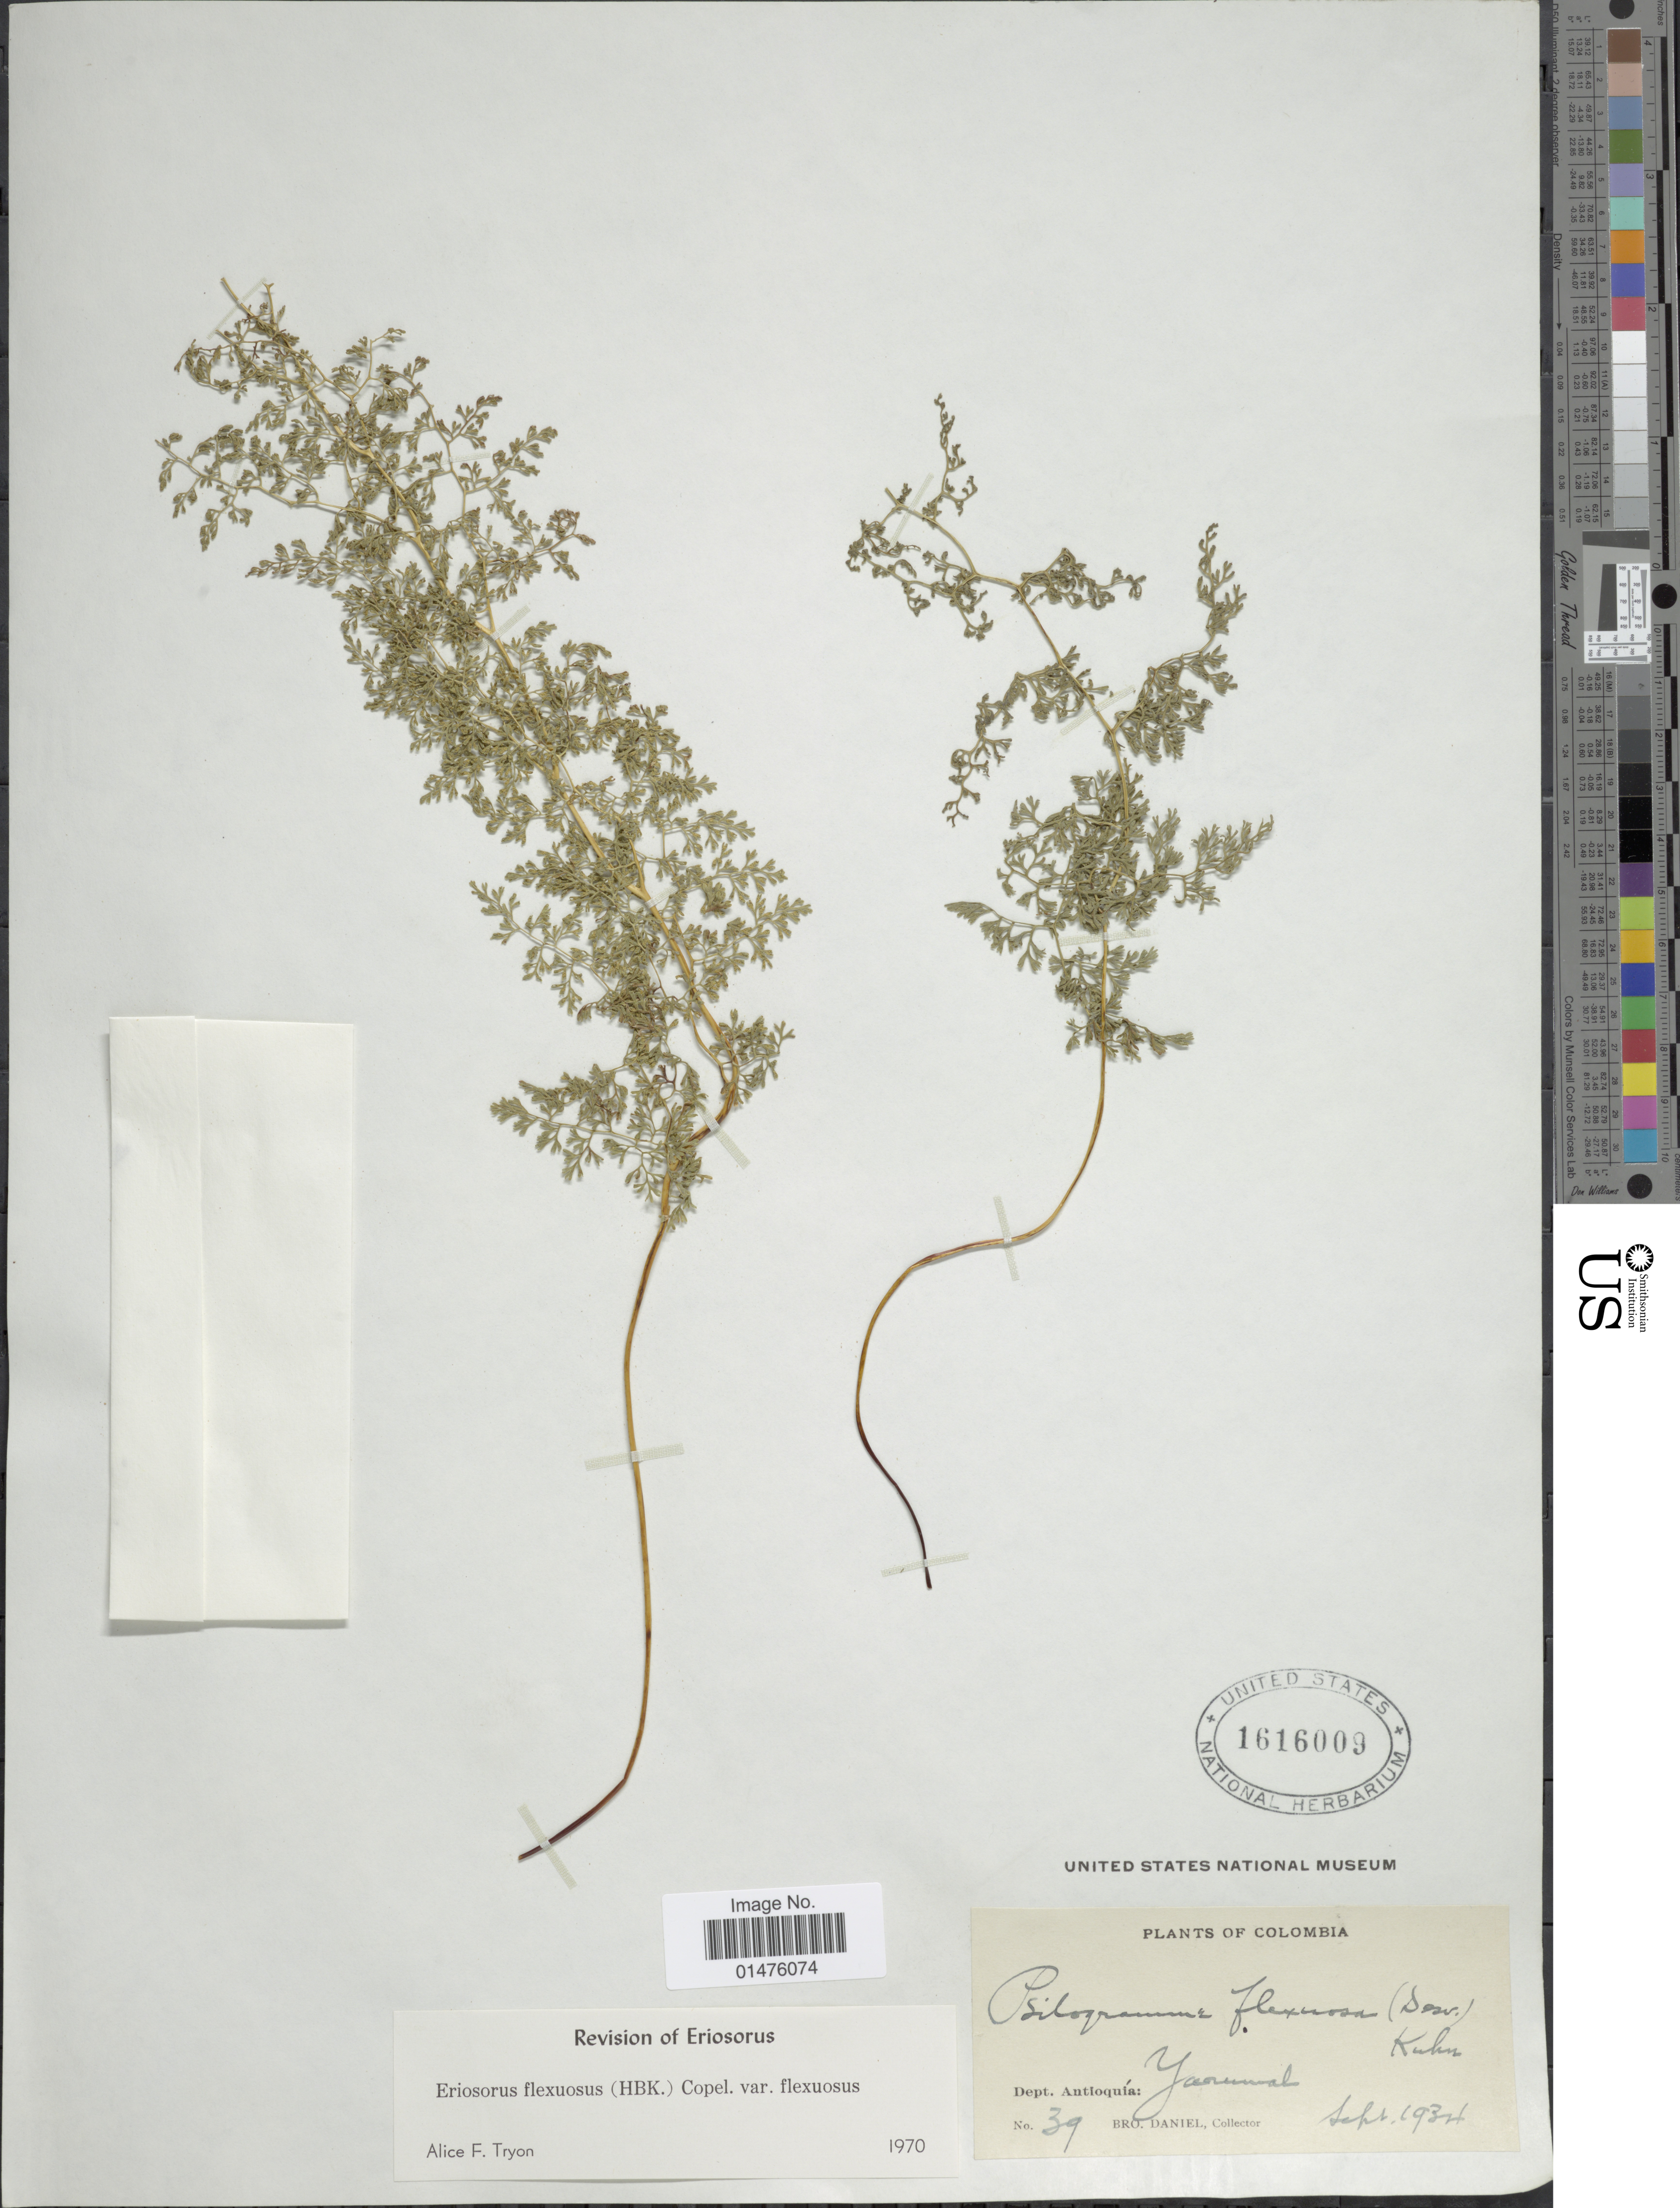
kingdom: Plantae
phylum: Tracheophyta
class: Polypodiopsida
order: Polypodiales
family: Pteridaceae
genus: Jamesonia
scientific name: Jamesonia flexuosa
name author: (Humb. & Bonpl.) Christenh.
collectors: Bro. Daniel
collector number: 39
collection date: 1934-09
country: Colombia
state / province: Antioquia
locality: Dept. Antioquía: Yarumal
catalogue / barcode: US 1616009